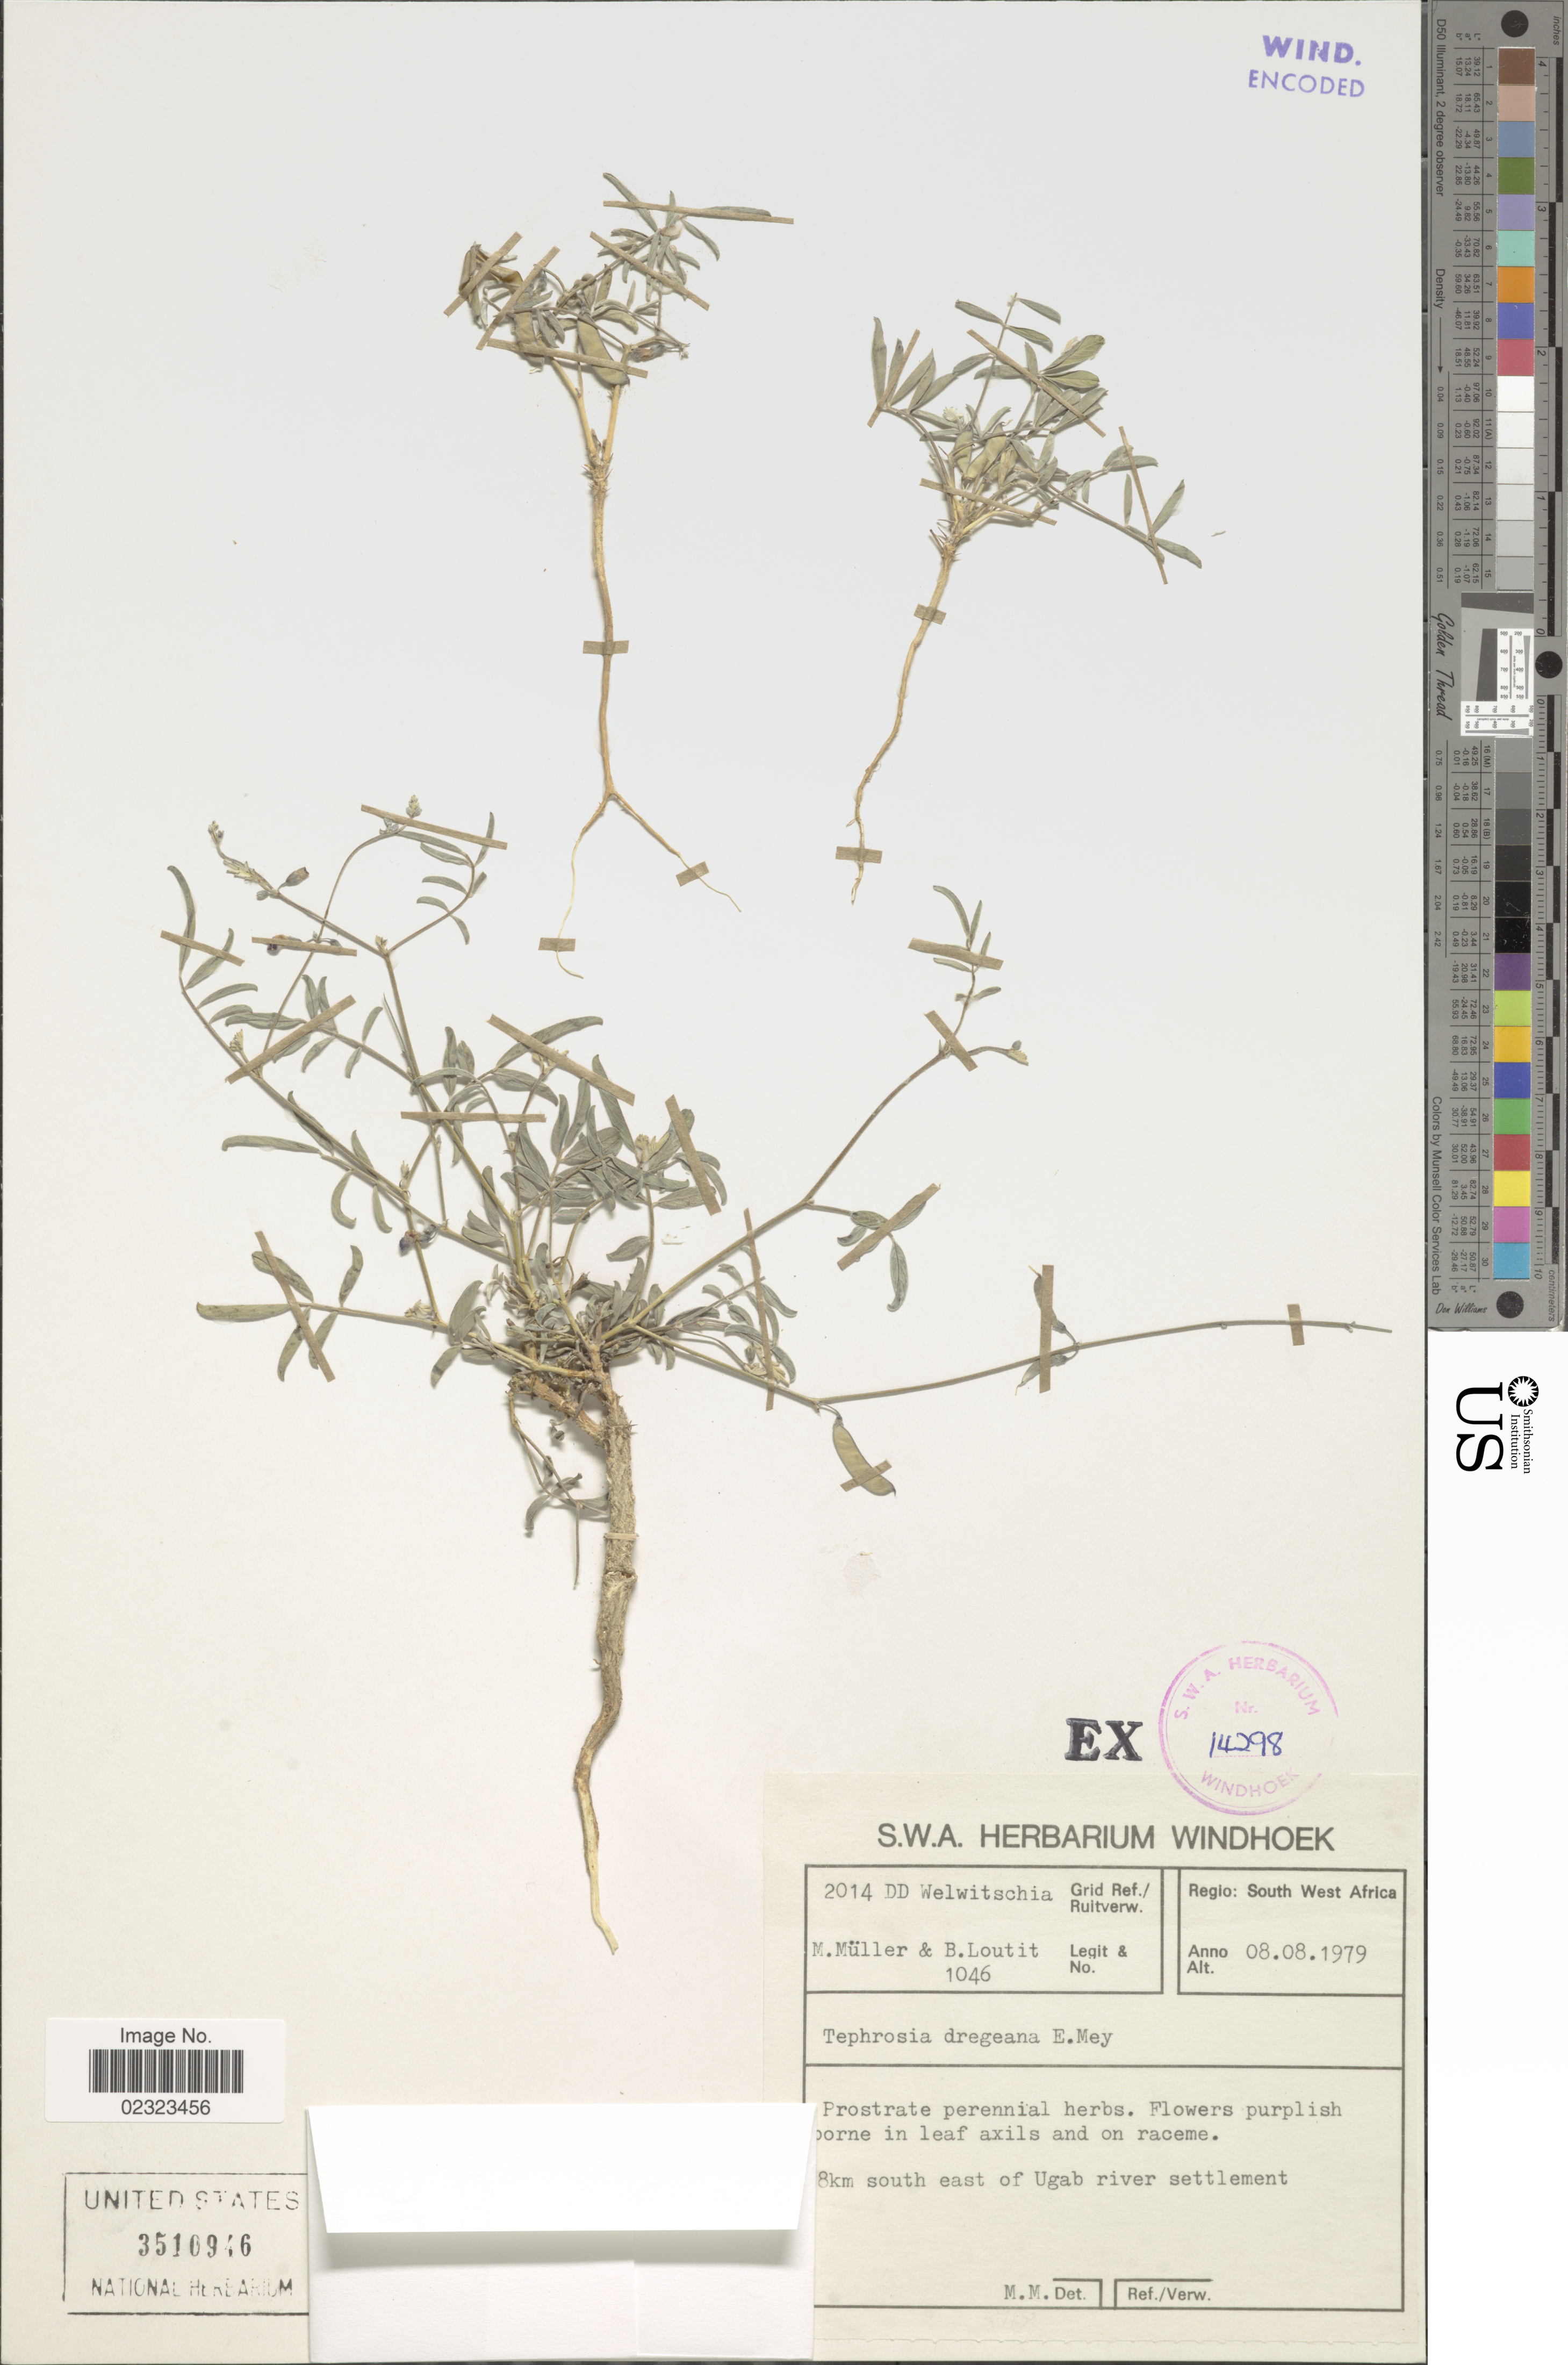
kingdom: Plantae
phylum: Tracheophyta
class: Magnoliopsida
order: Fabales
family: Fabaceae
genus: Tephrosia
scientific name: Tephrosia dregeana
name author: E. Mey.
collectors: M. Muller & B. Loutit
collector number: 1046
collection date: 1979-08-08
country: Namibia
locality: South West Africa, 8 km south east of Ugab river settlement.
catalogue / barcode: US 3510946